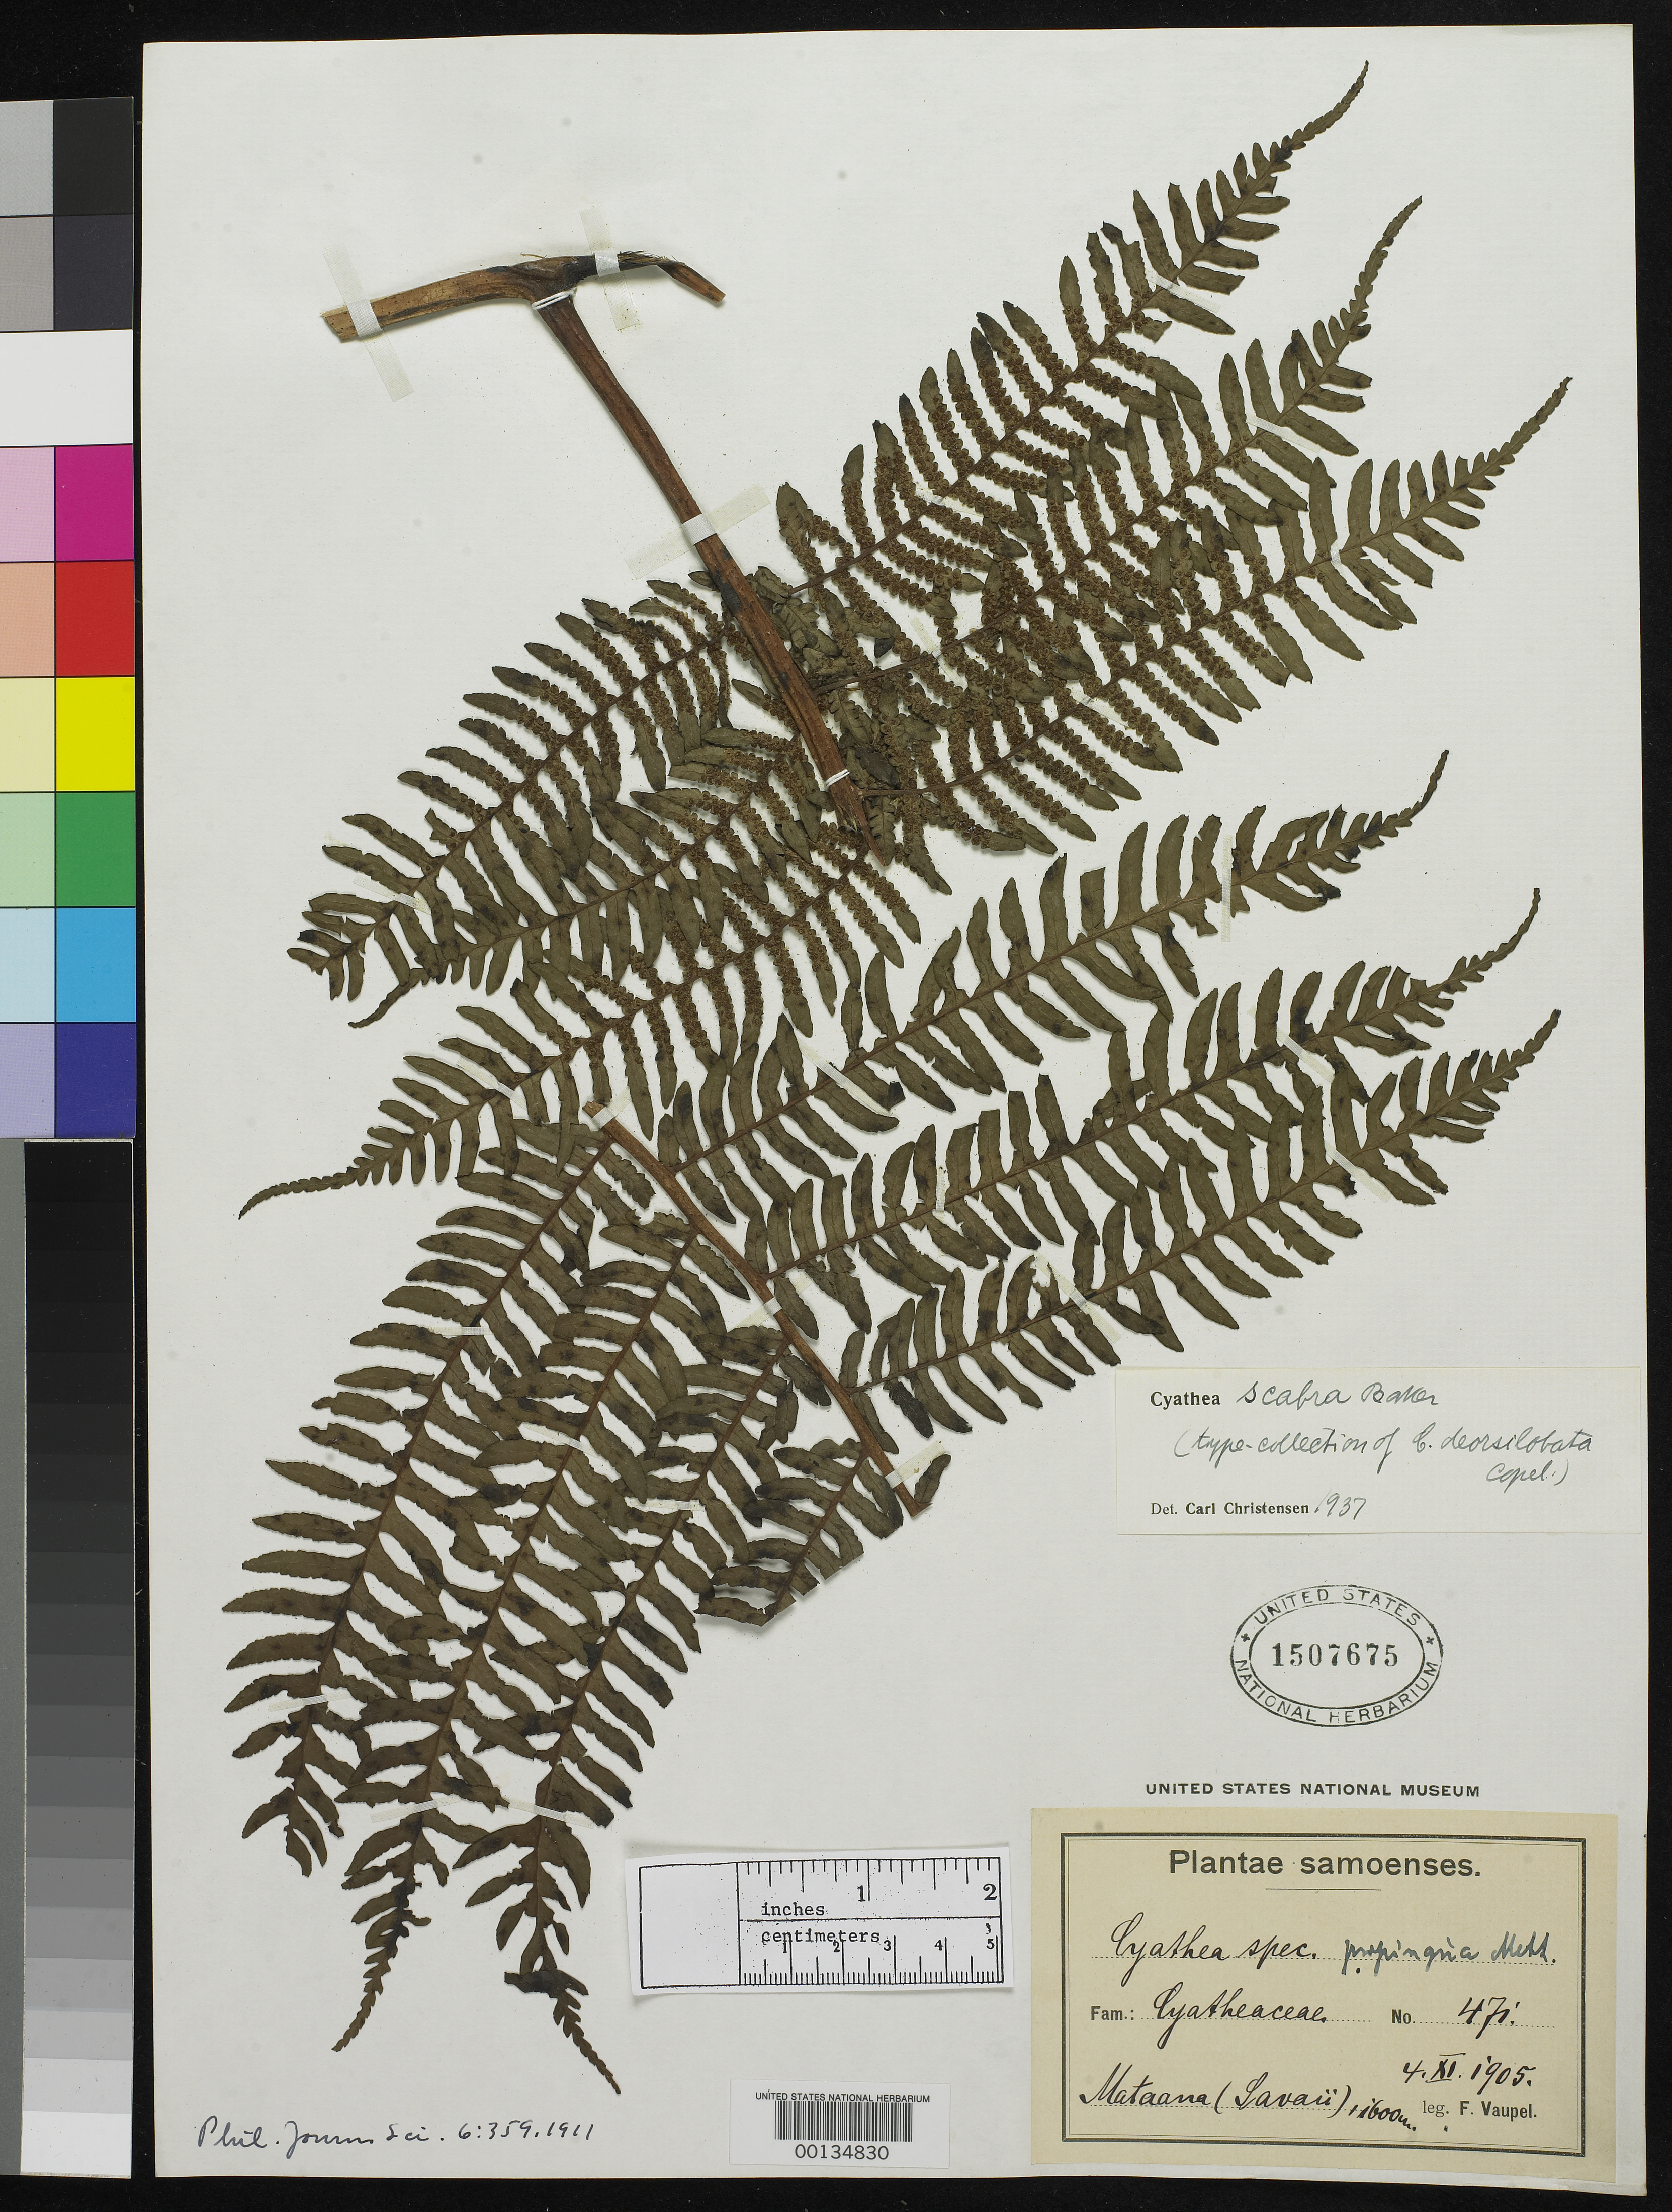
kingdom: Plantae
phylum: Tracheophyta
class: Polypodiopsida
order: Cyatheales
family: Cyatheaceae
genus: Cyathea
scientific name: Cyathea deorsilobata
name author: Copel.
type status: Isotype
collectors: F. Vaupel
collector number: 471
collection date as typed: Mar 1906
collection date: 1906-03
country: Samoa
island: Savai'i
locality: Mangaloa.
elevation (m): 800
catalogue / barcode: US 1507675